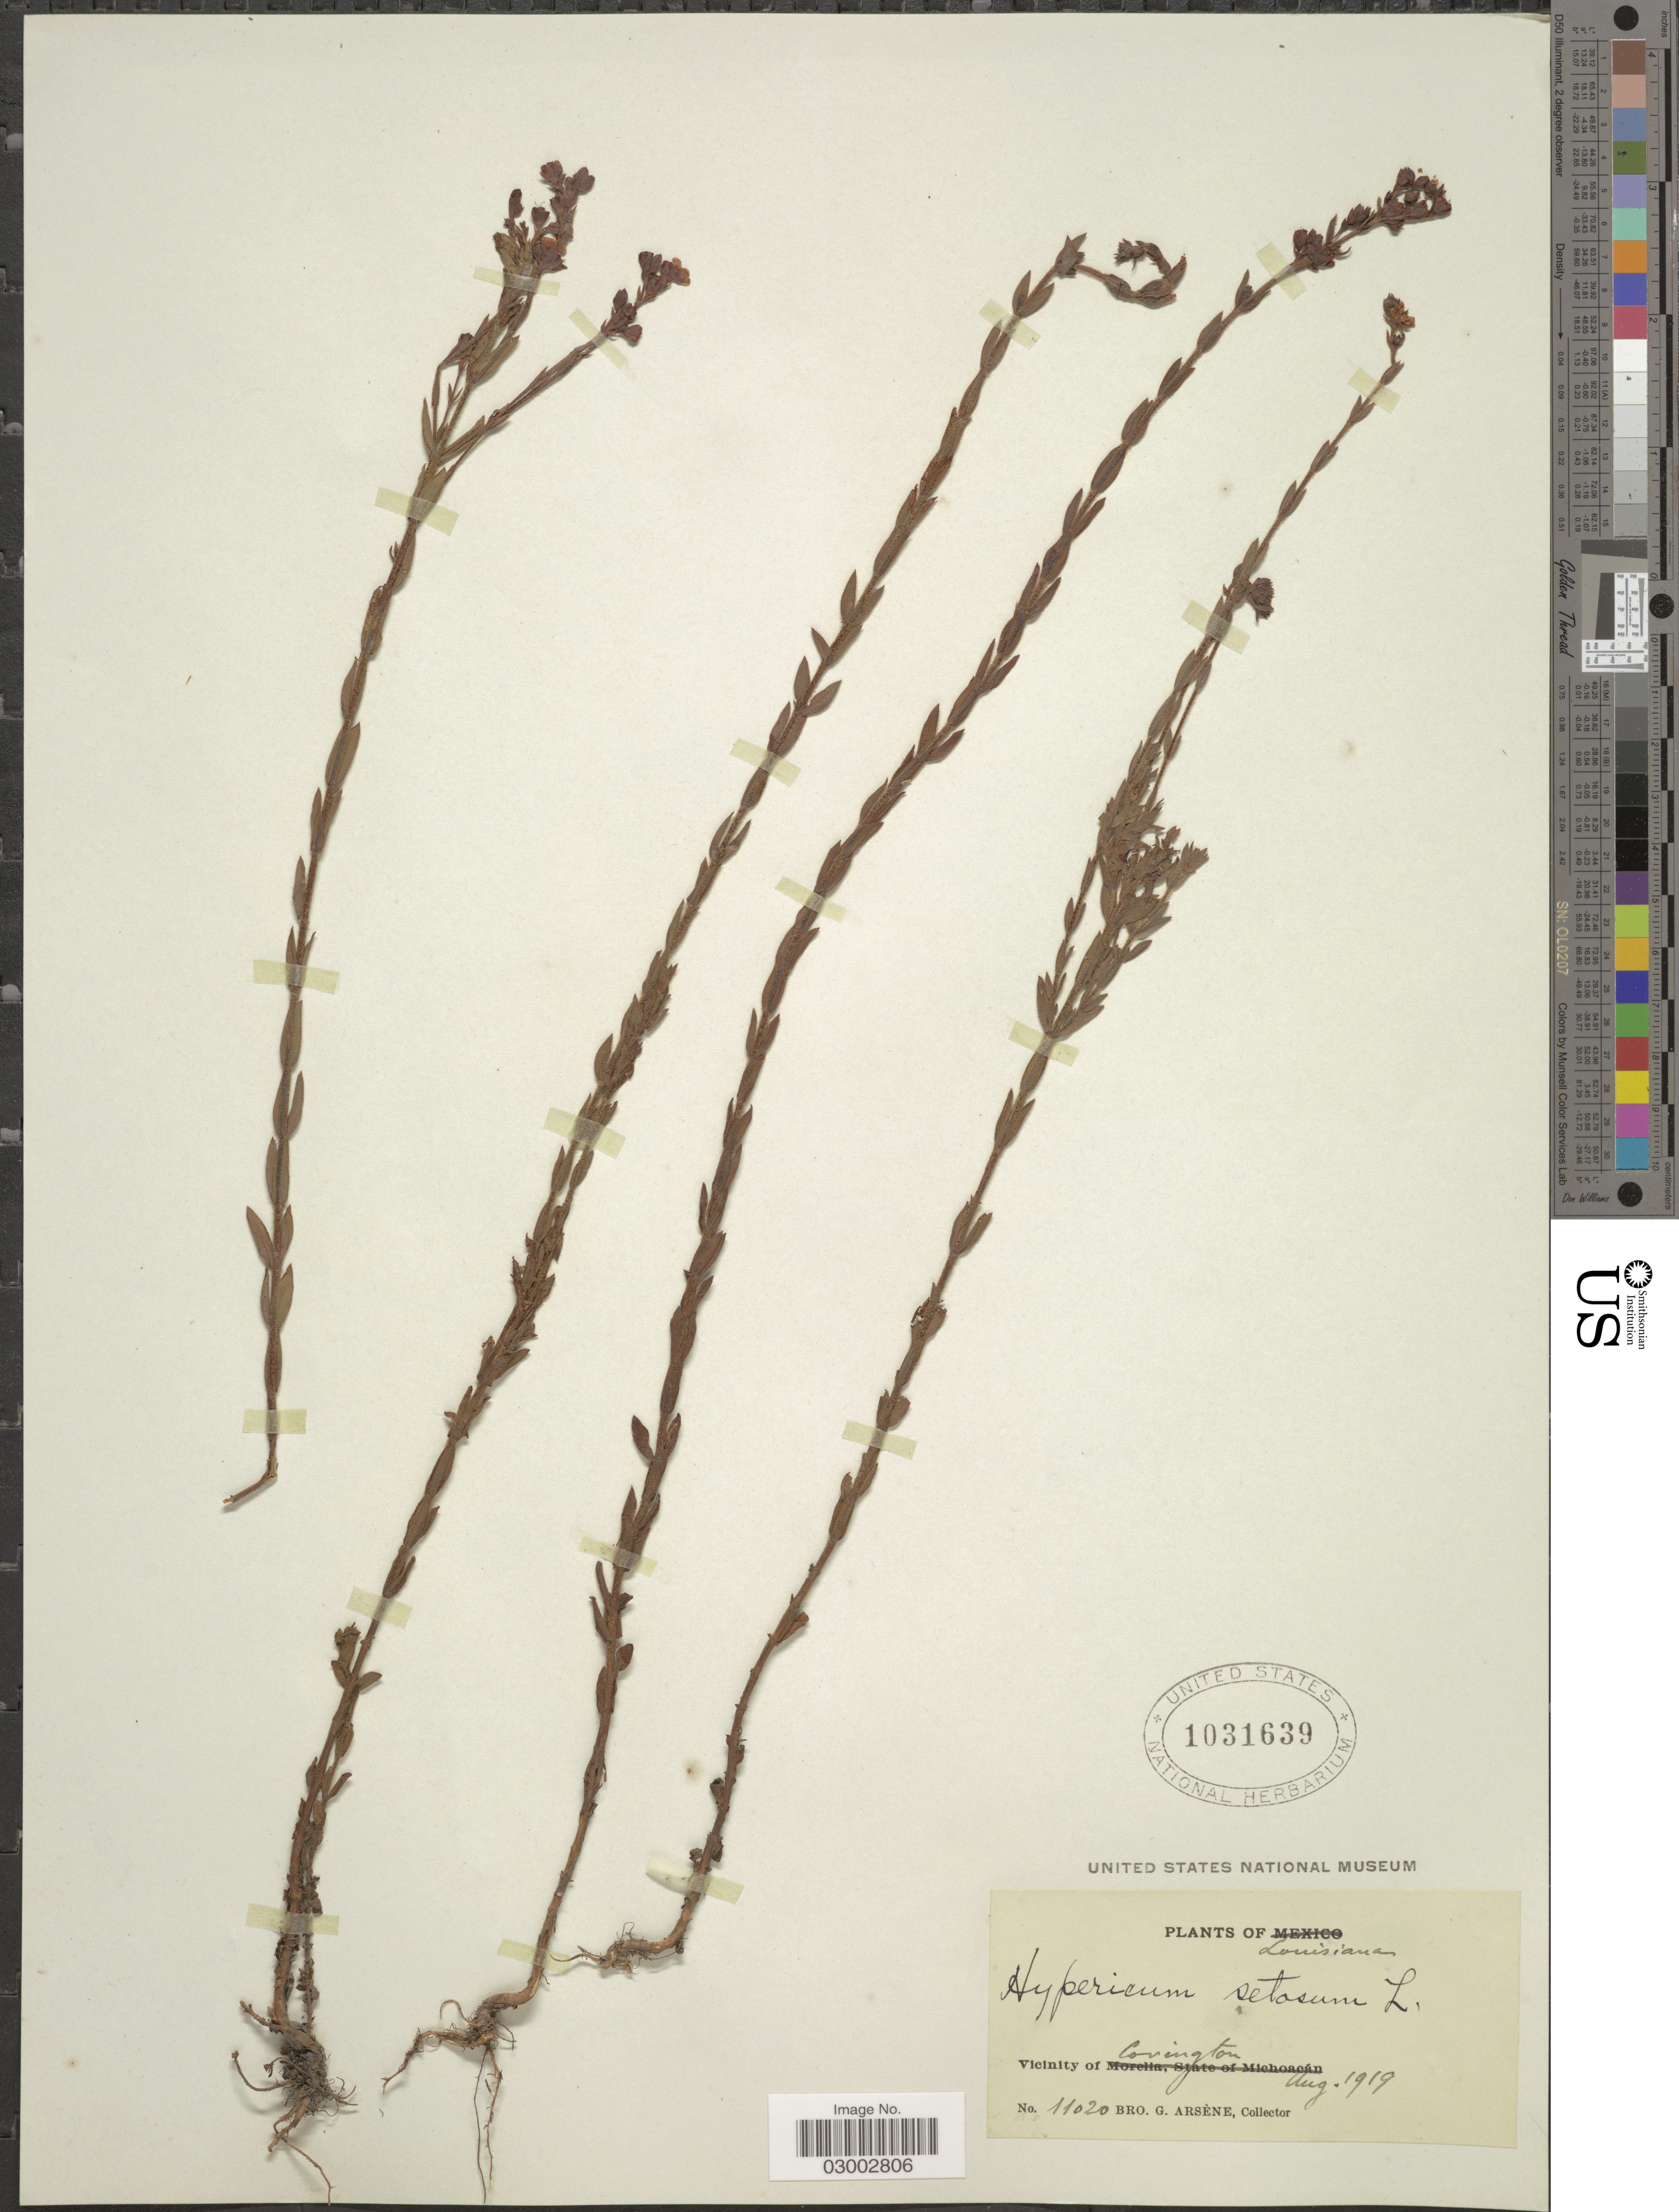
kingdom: Plantae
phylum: Tracheophyta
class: Magnoliopsida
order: Malpighiales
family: Hypericaceae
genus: Hypericum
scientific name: Hypericum setosum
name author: L.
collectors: Bro. G. Arsène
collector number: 11020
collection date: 1919-08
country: United States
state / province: Louisiana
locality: Vicinity of Covington.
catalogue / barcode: US 1031639